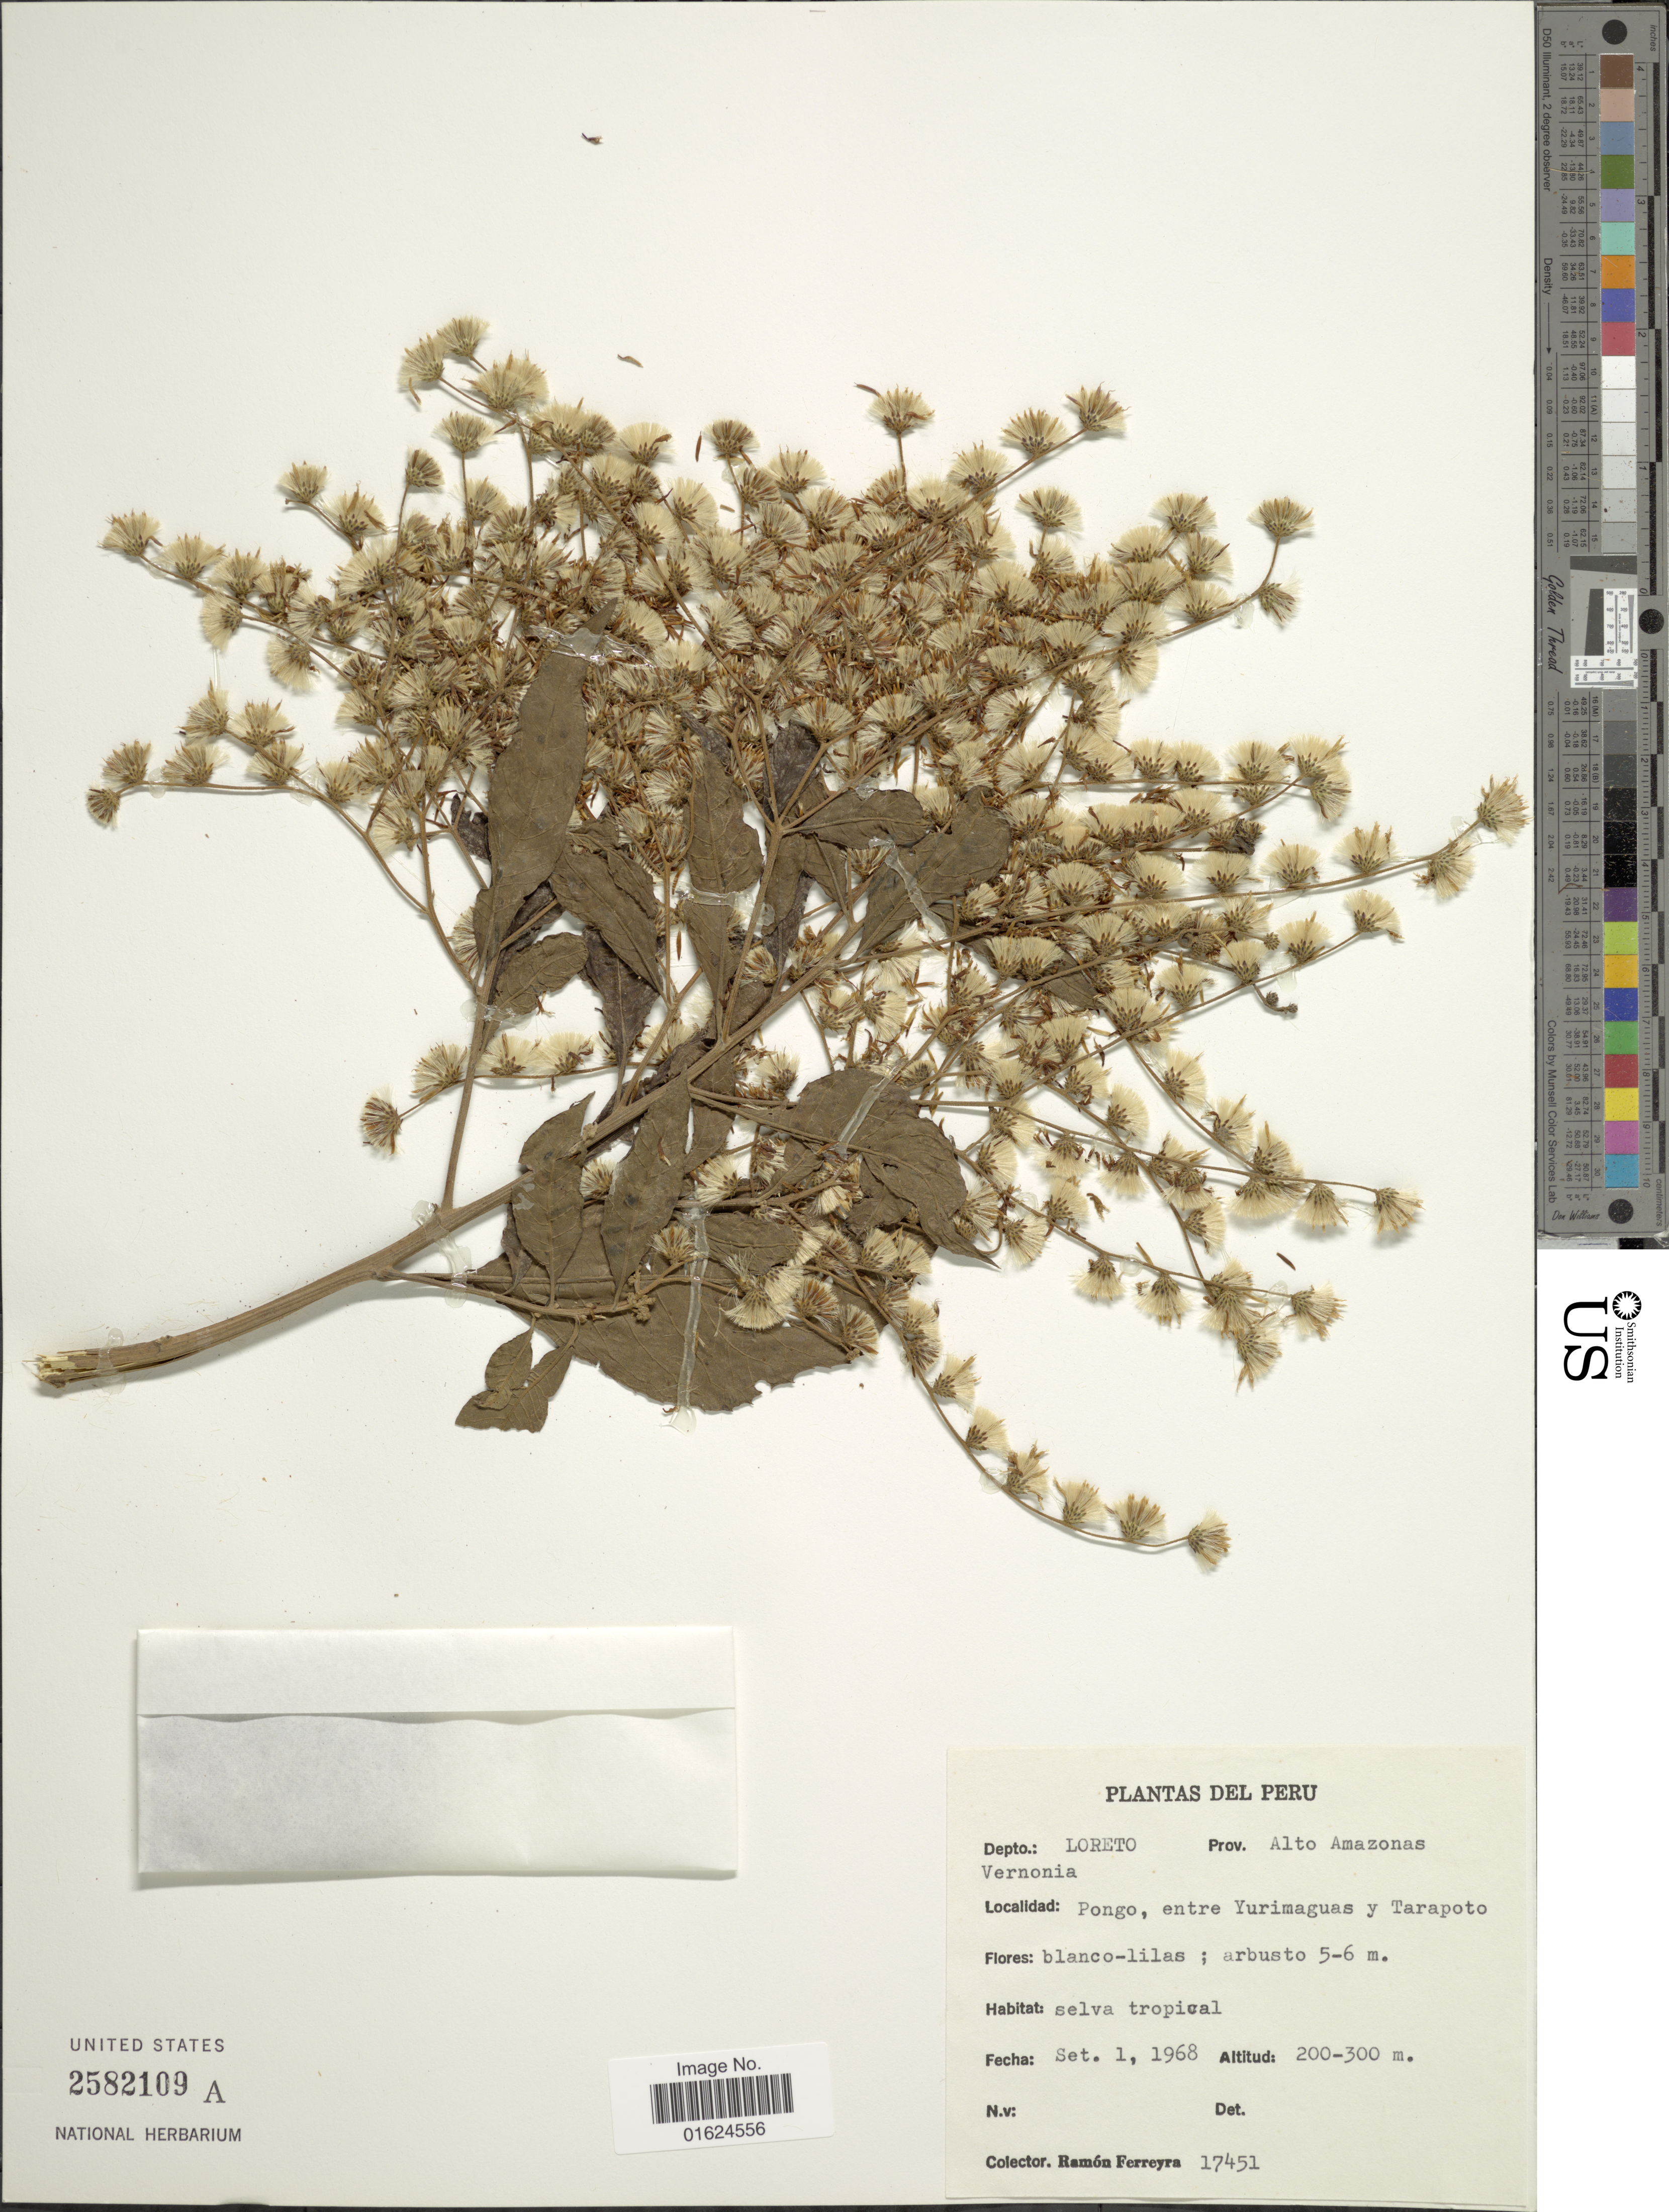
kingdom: Plantae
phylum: Tracheophyta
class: Magnoliopsida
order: Asterales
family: Asteraceae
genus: Vernonanthura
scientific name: Vernonanthura patens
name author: (Kunth) H. Rob.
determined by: Renon, Polla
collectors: R. A. Ferreyra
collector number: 17451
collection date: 1968-09-01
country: Peru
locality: Depto Loreto, prov. Alto Amazonas, Pomgo, entre Yurimaguas y Tarapoto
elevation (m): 200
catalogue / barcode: US 2582109A